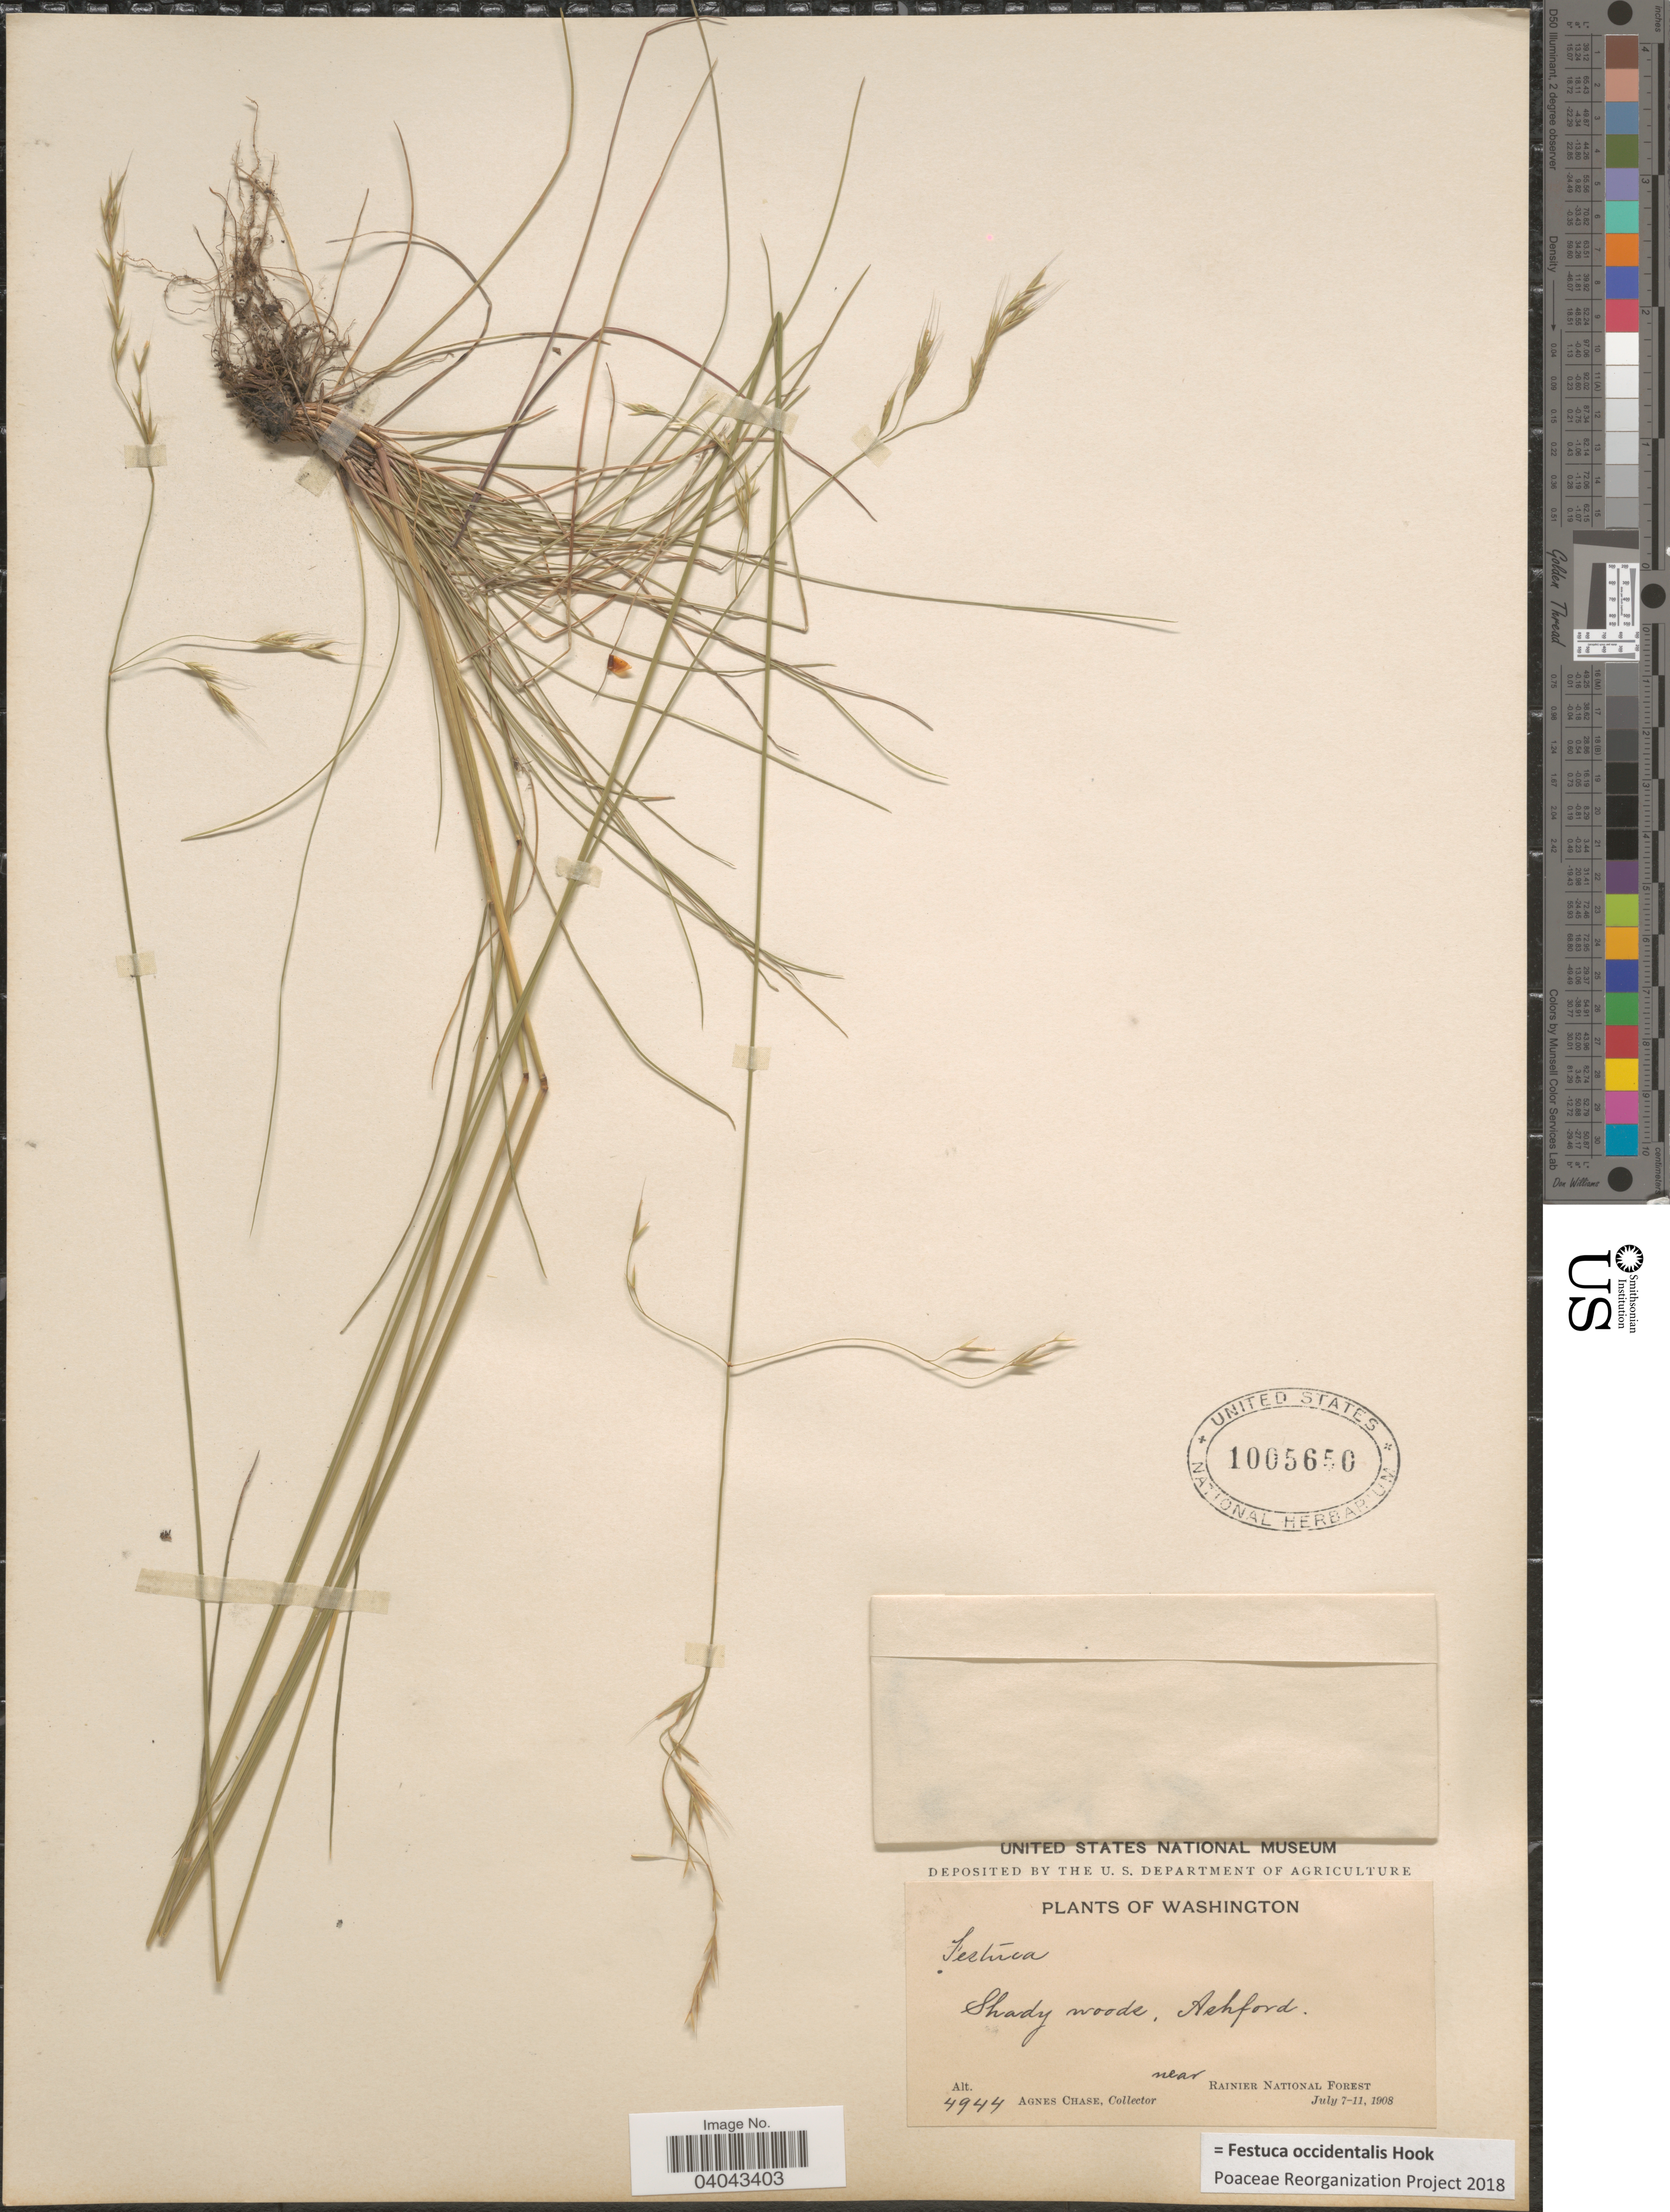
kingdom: Plantae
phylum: Tracheophyta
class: Liliopsida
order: Poales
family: Poaceae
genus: Festuca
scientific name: Festuca occidentalis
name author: Hook.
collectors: A. Chase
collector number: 4944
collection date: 1908-07-07/1908-07-11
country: United States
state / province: Washington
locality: Shady woods, Ashford. Near Rainier National Forest.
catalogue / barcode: US 1005650